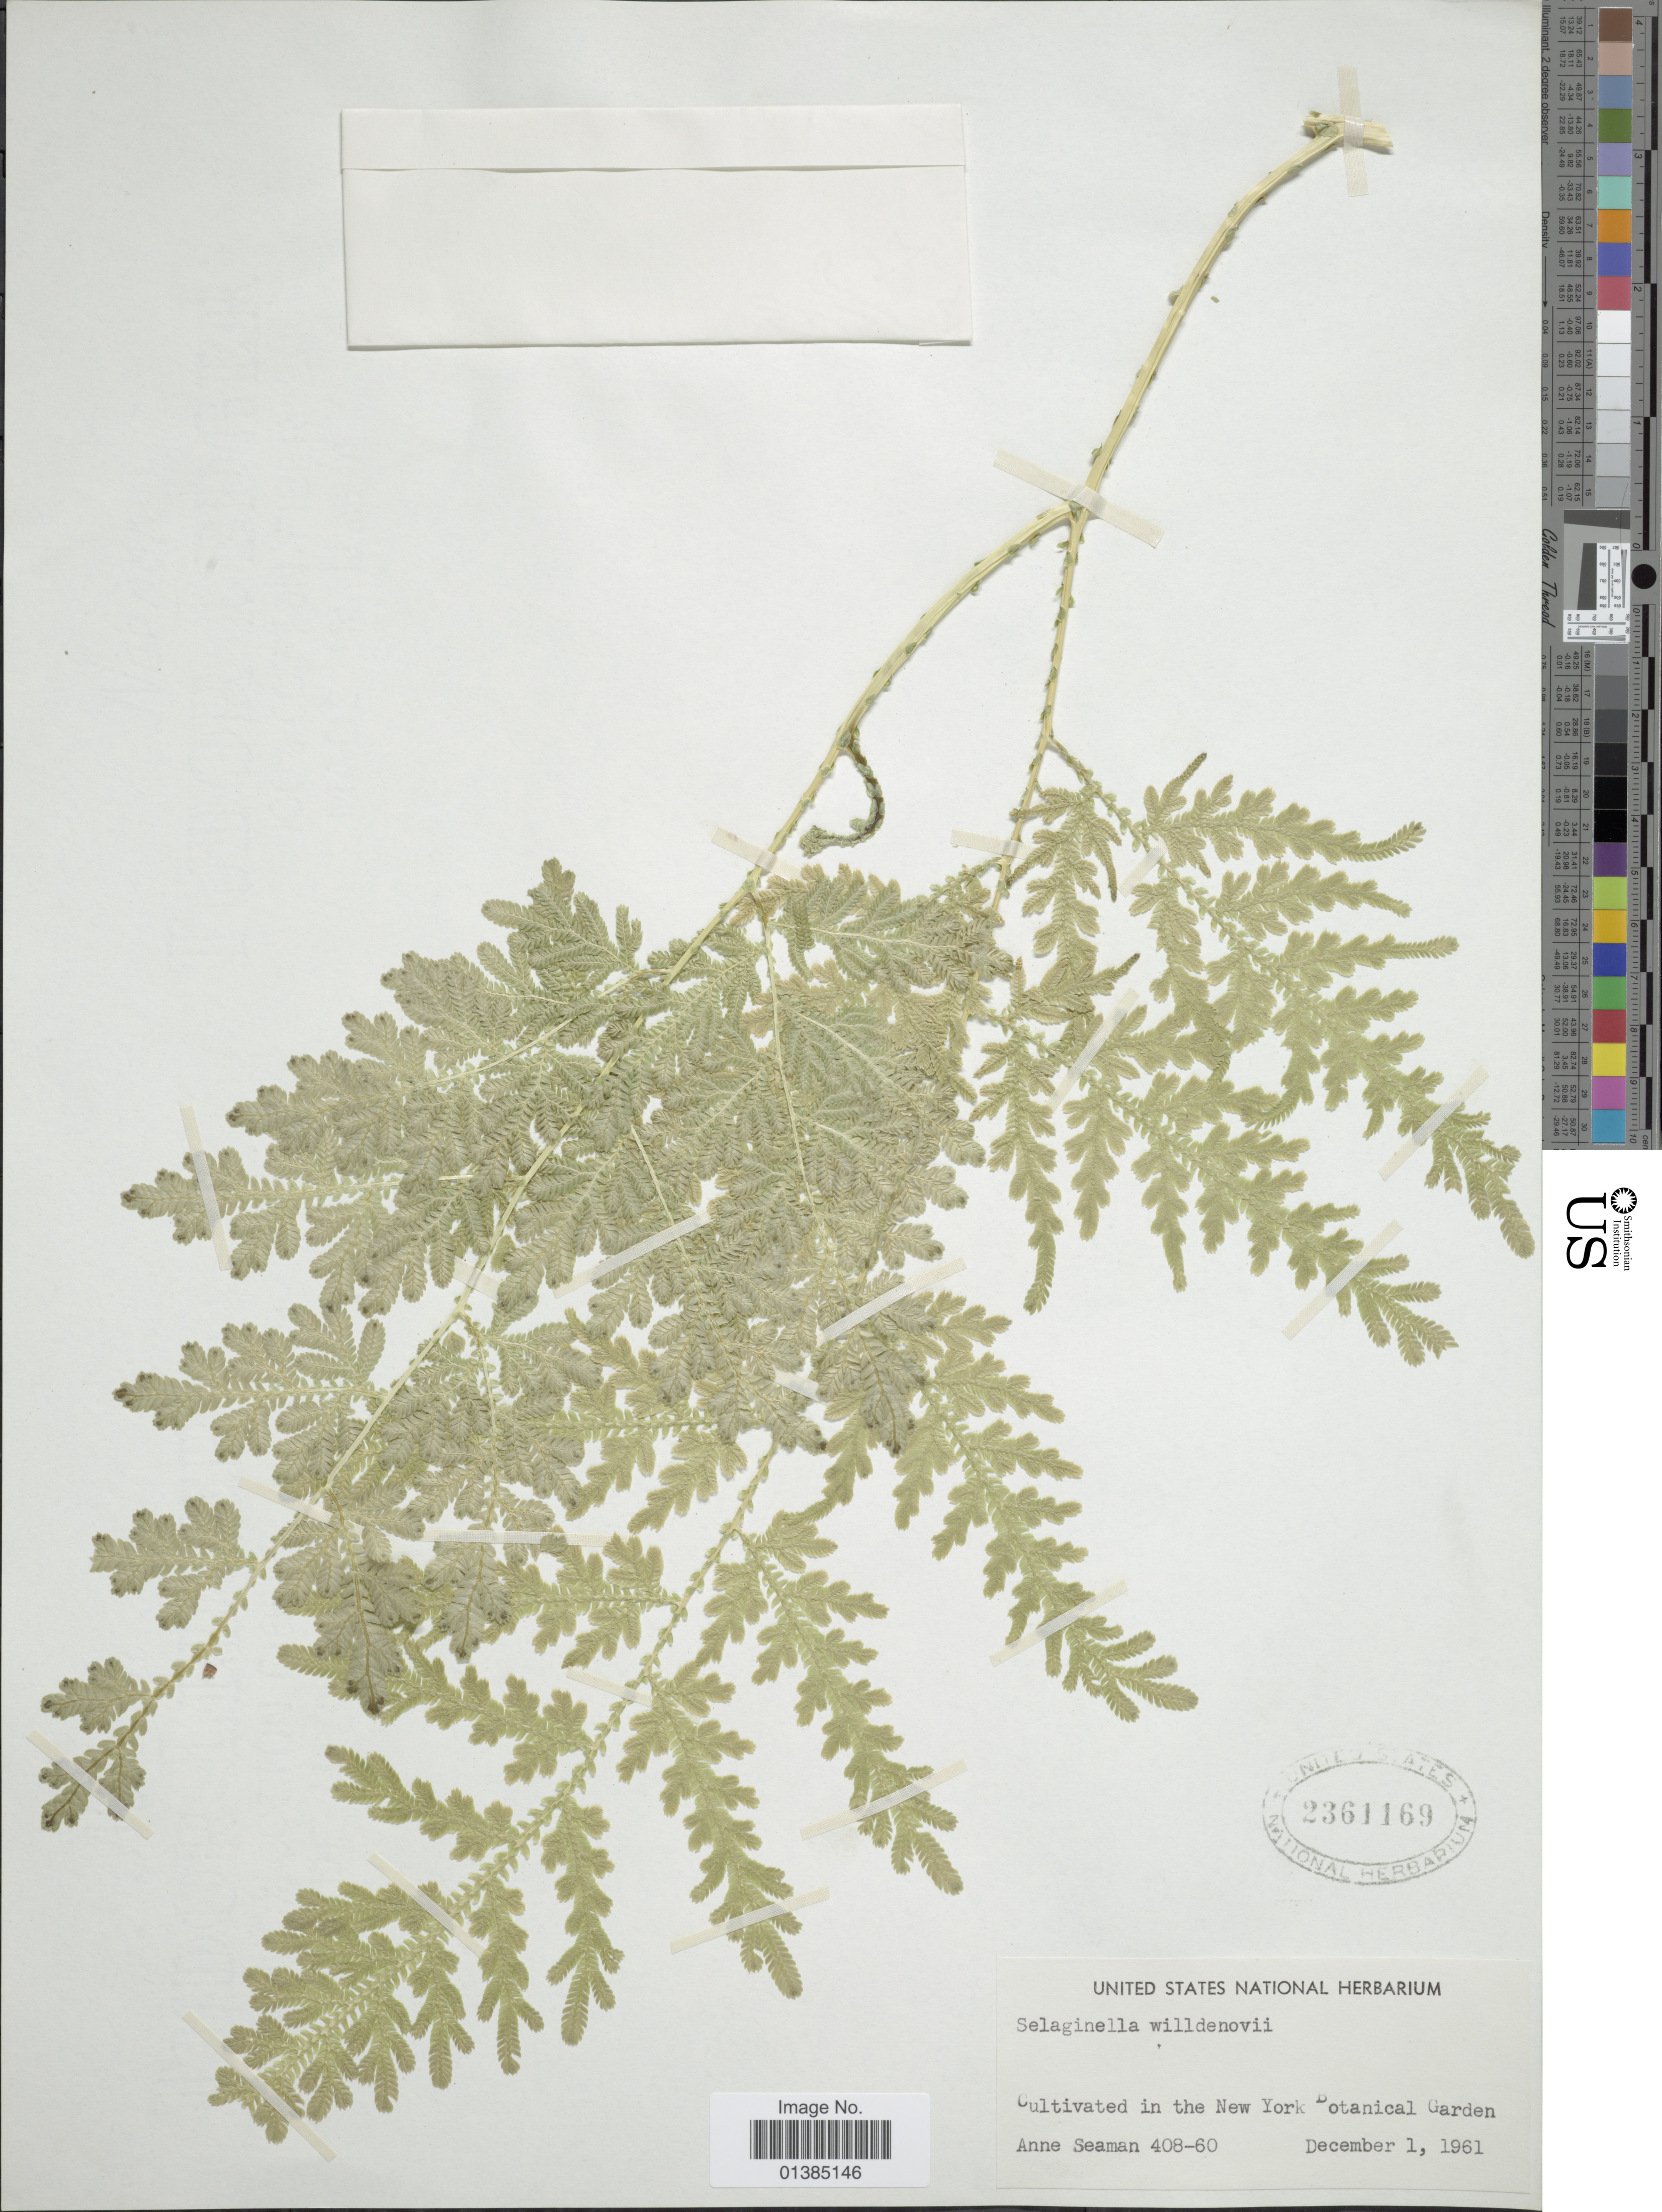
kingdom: Plantae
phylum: Tracheophyta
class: Lycopodiopsida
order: Selaginellales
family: Selaginellaceae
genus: Selaginella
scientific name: Selaginella willdenowii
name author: (Desv. ex Poir.) Baker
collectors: A. Seaman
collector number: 408-60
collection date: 1961-12-01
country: United States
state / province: New York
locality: Cultivated in the New York Botanical Garden.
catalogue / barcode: US 2361169